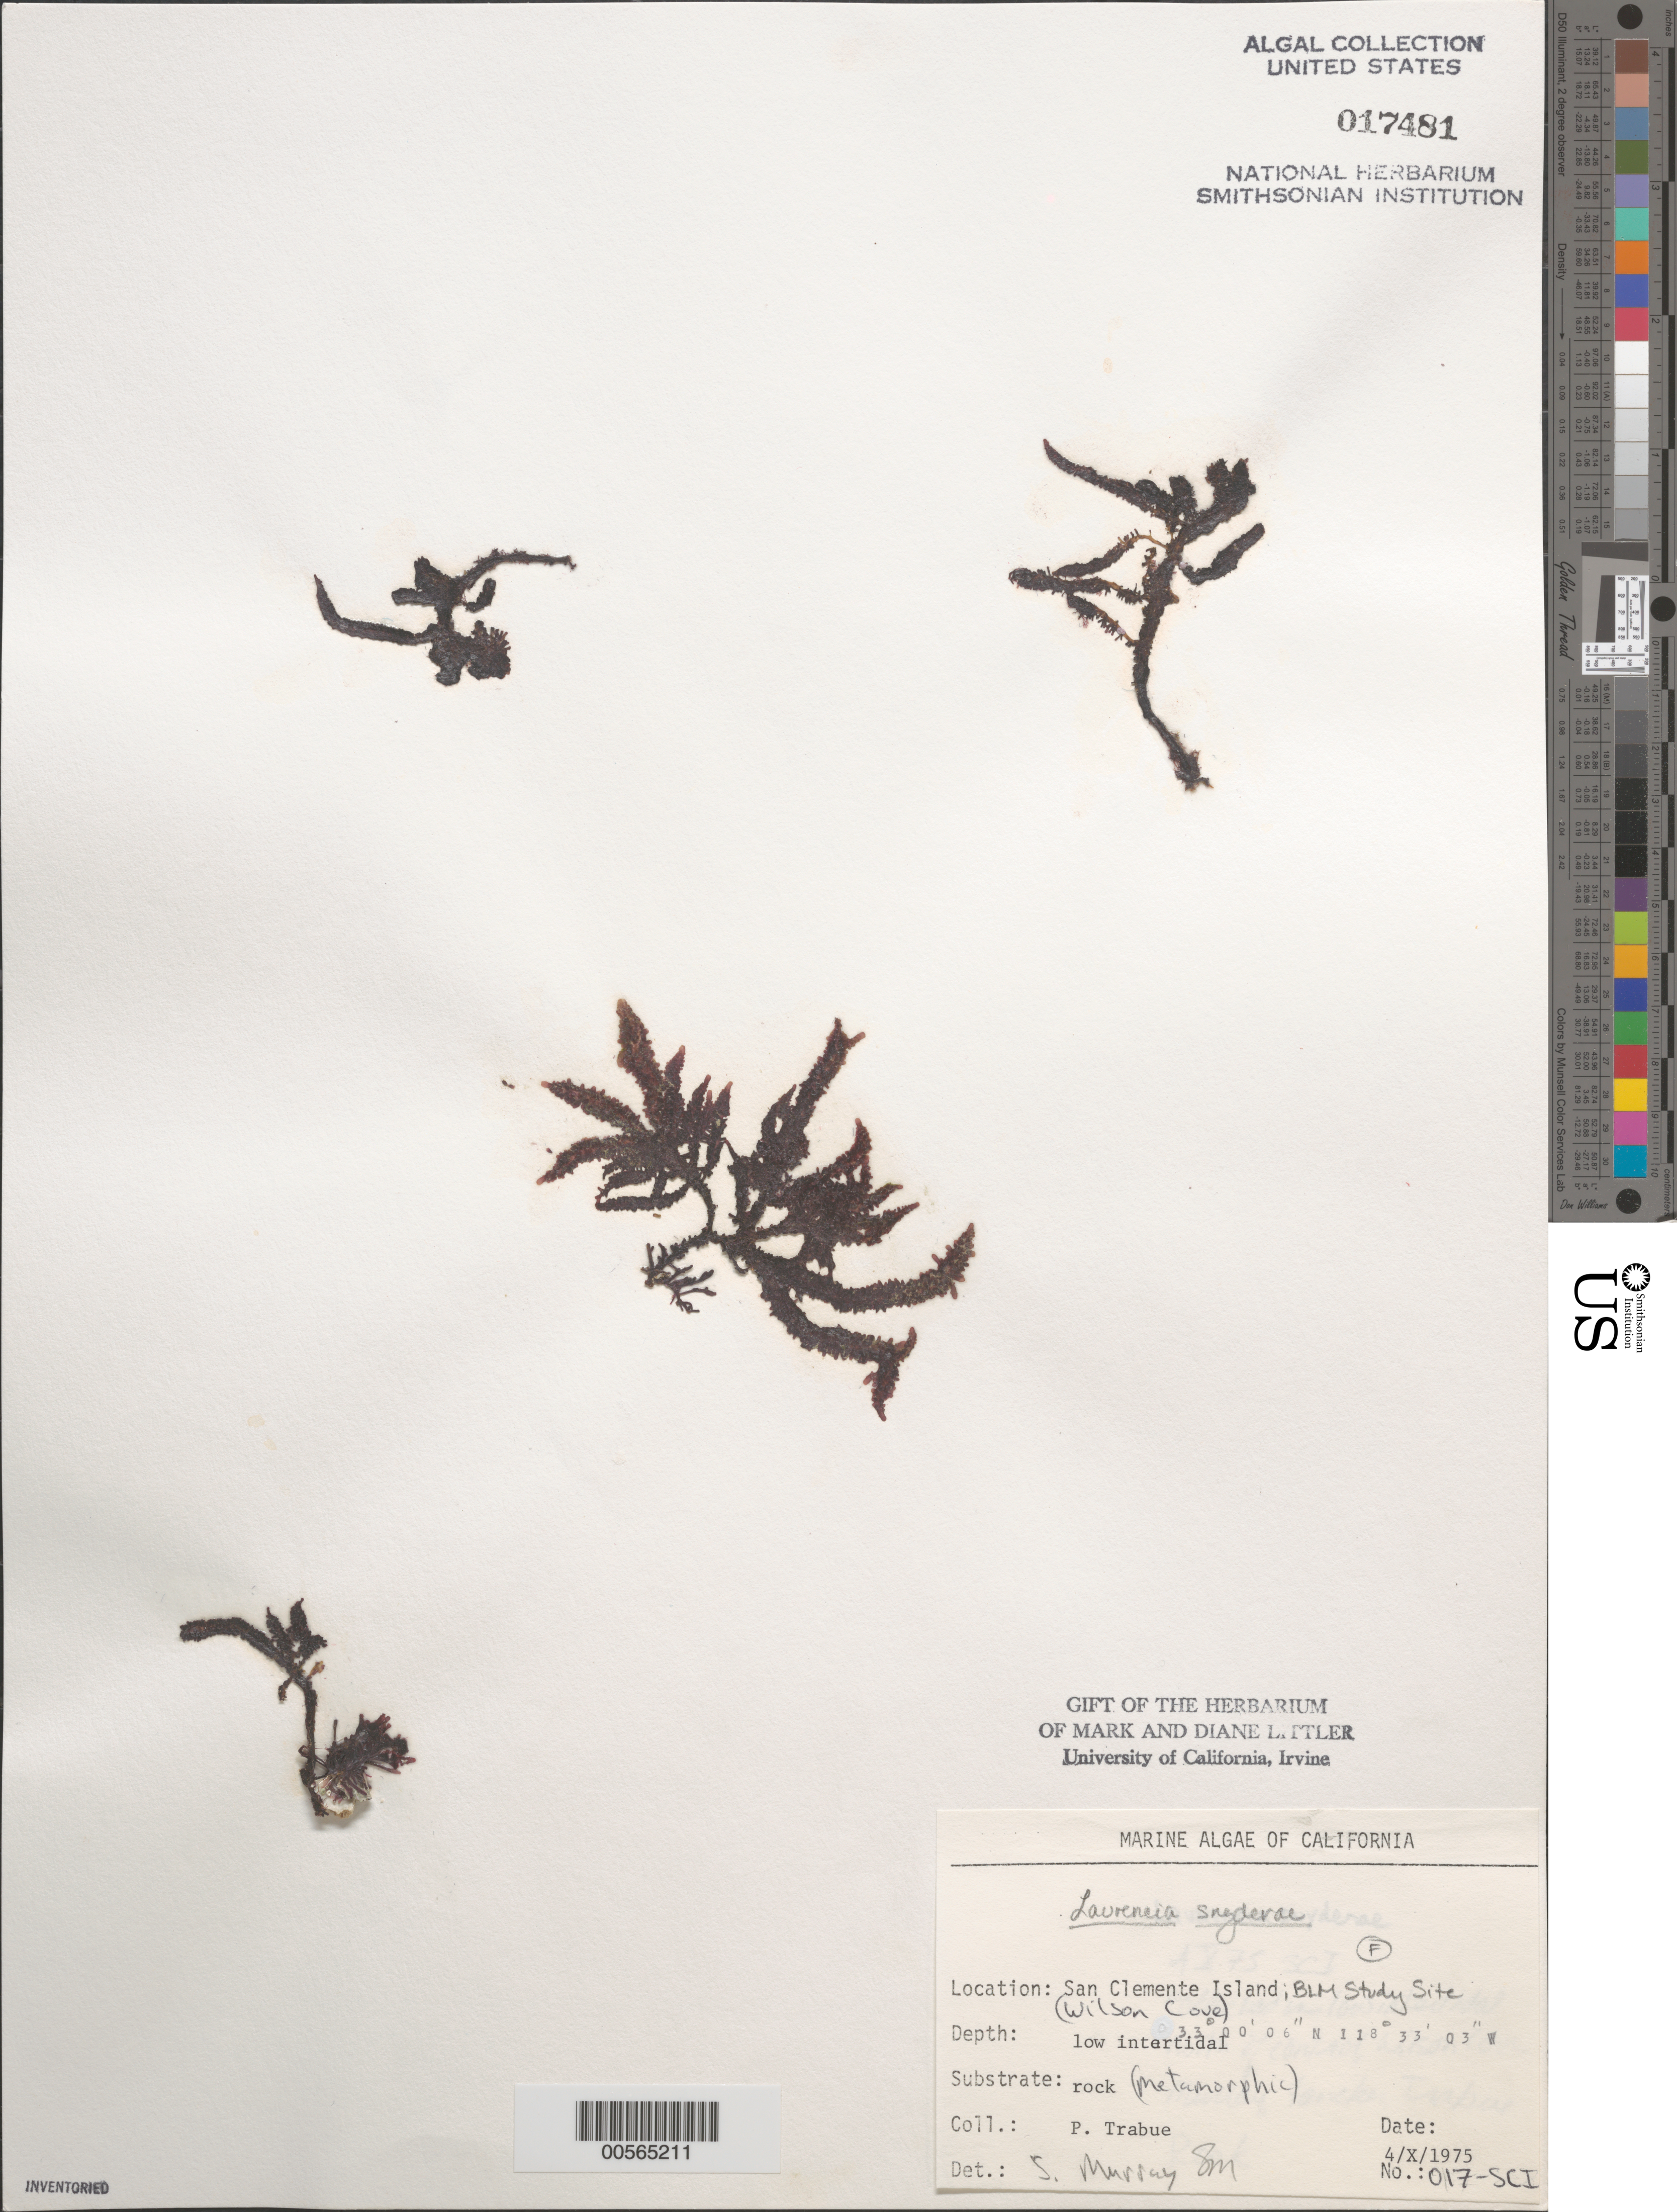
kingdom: Plantae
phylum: Rhodophyta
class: Florideophyceae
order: Ceramiales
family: Rhodomelaceae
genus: Laurencia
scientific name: Laurencia snyderae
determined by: Murray, S. N.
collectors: P. J. Trabue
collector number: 017-SCI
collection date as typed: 04 Oct 1978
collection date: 1978-10-04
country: United States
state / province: California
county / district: Los Angeles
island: San Clemente Island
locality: Wilson Cove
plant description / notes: BLM-SOCALBIGHT Rocky Intertidal Survey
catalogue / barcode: US 17481